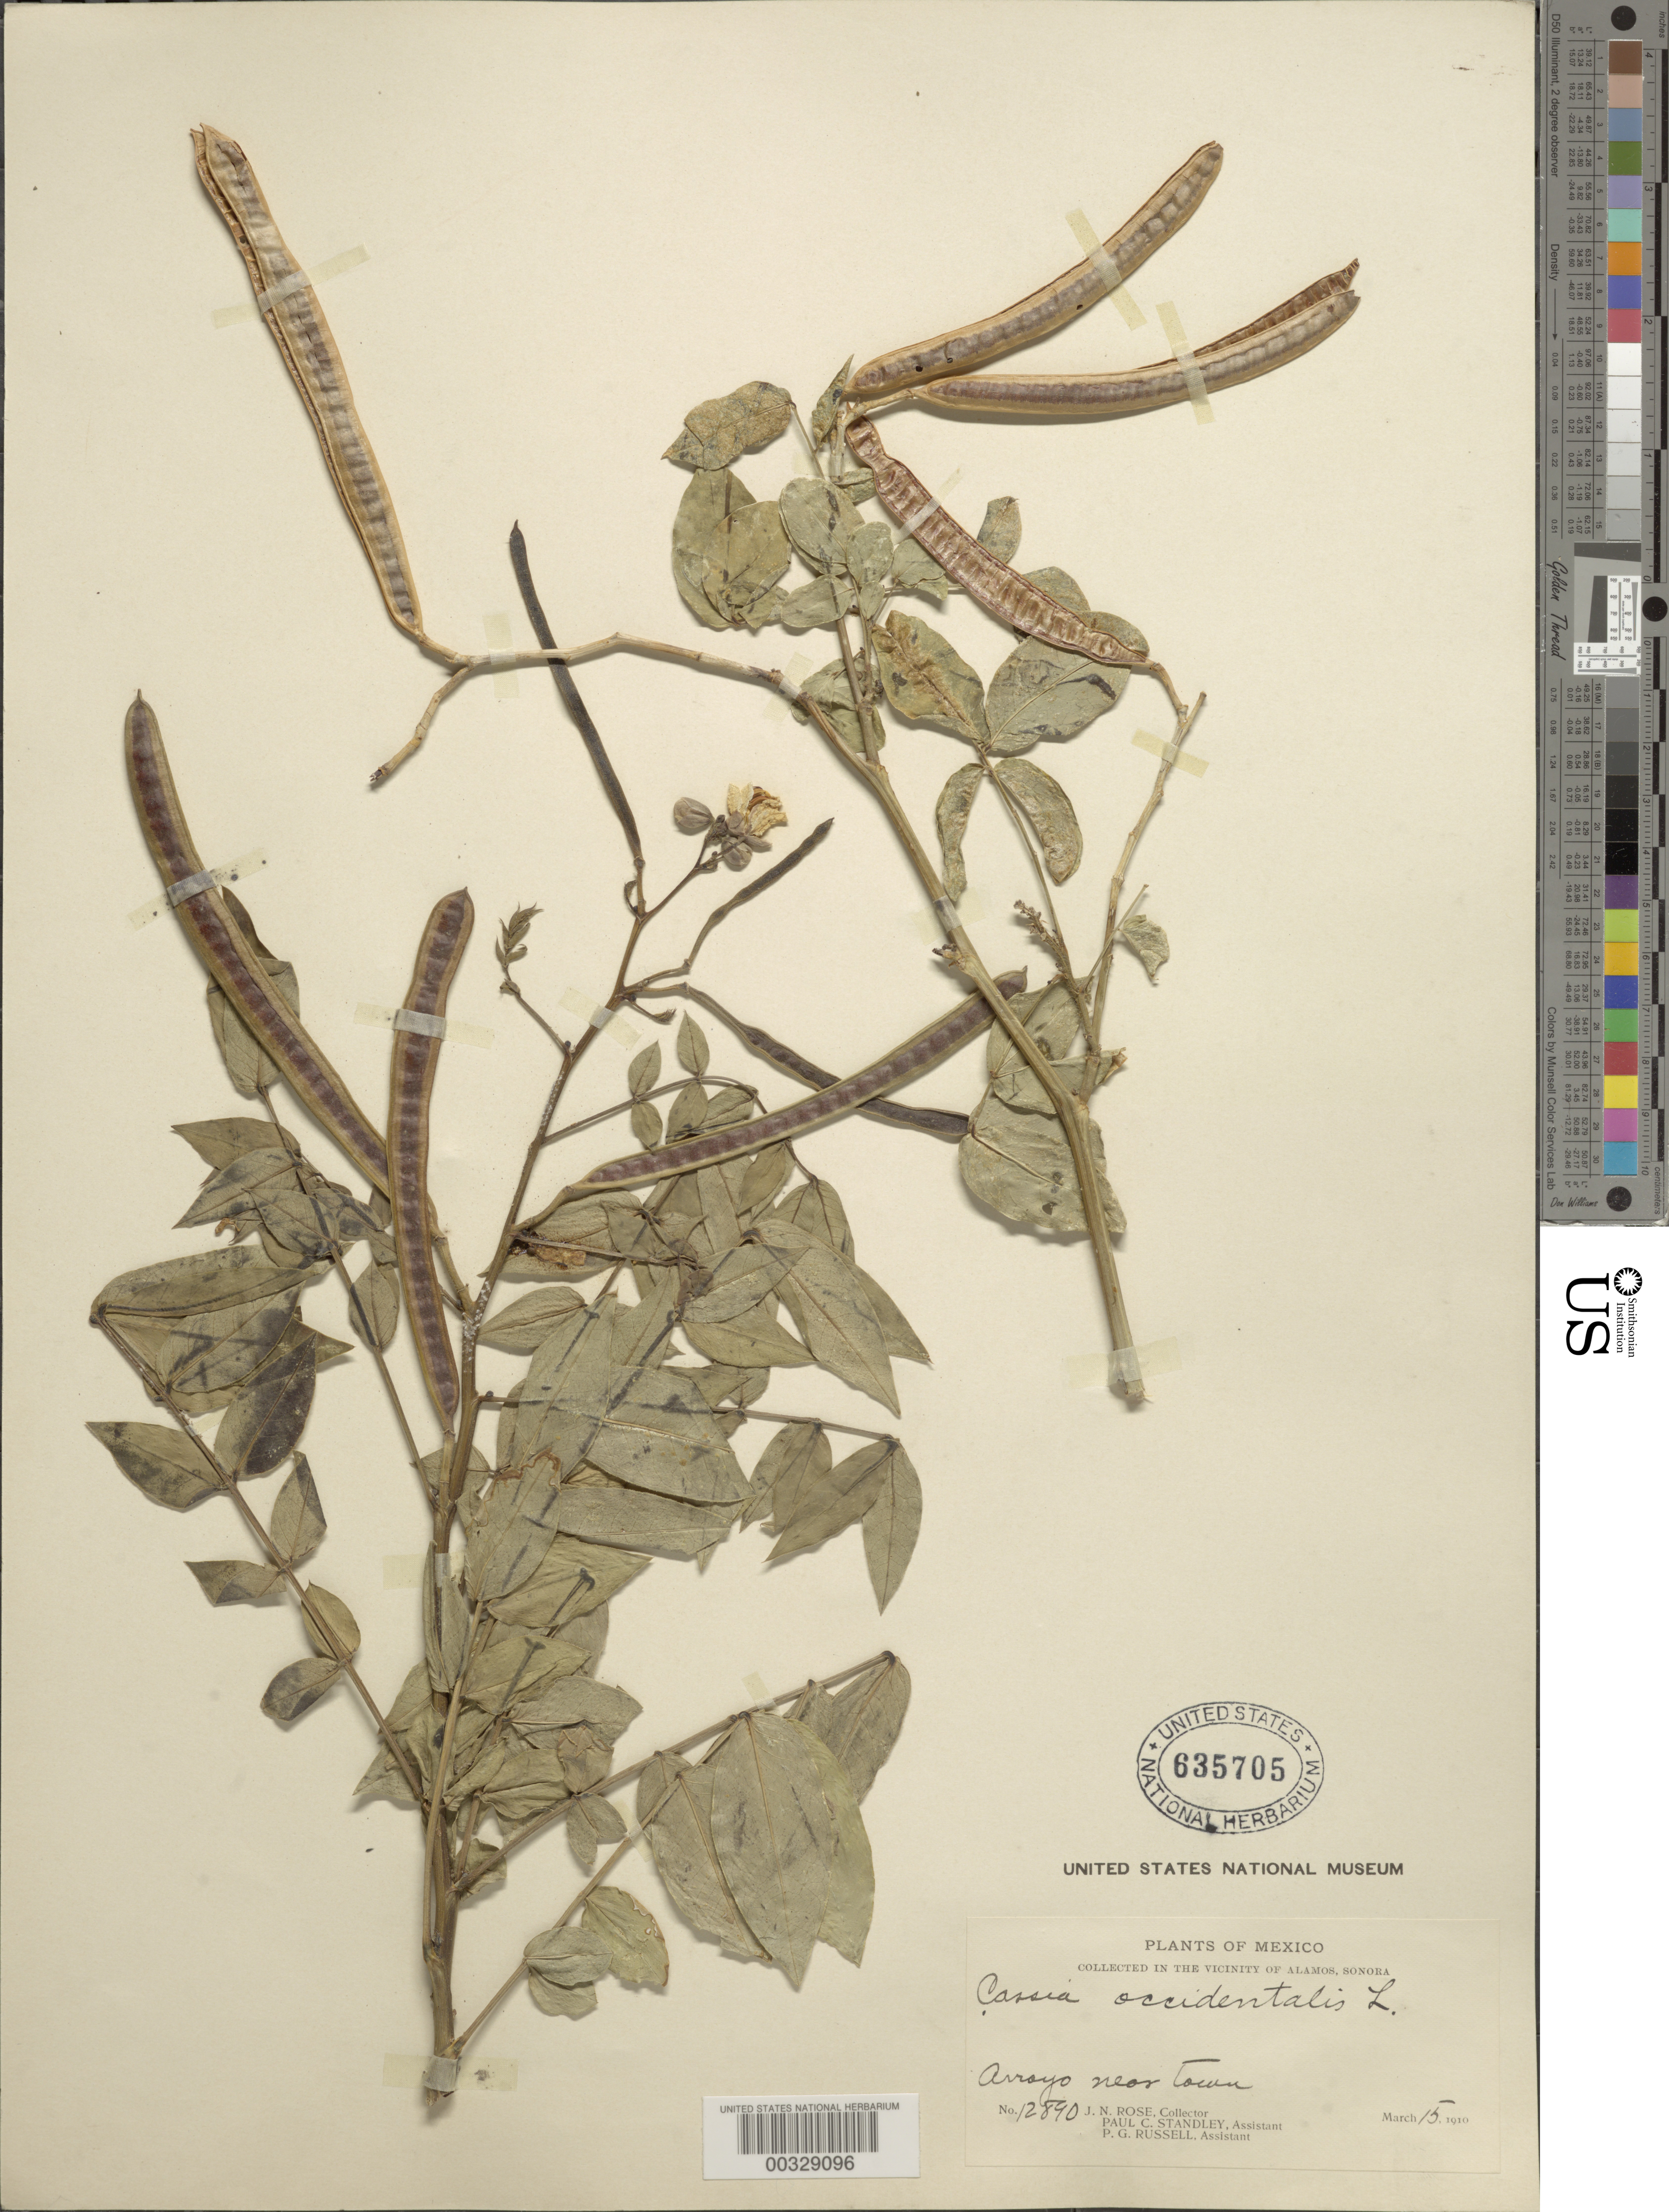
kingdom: Plantae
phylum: Tracheophyta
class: Magnoliopsida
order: Fabales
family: Fabaceae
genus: Senna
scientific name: Senna occidentalis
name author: (L.) Link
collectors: J. N. Rose, P. C. Standley & P. G. Russell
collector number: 12890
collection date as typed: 15 Mar 1910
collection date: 1910-03-15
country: Mexico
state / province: Sonora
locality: Vicinity of Alamos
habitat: Arroyo near town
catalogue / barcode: US 635705